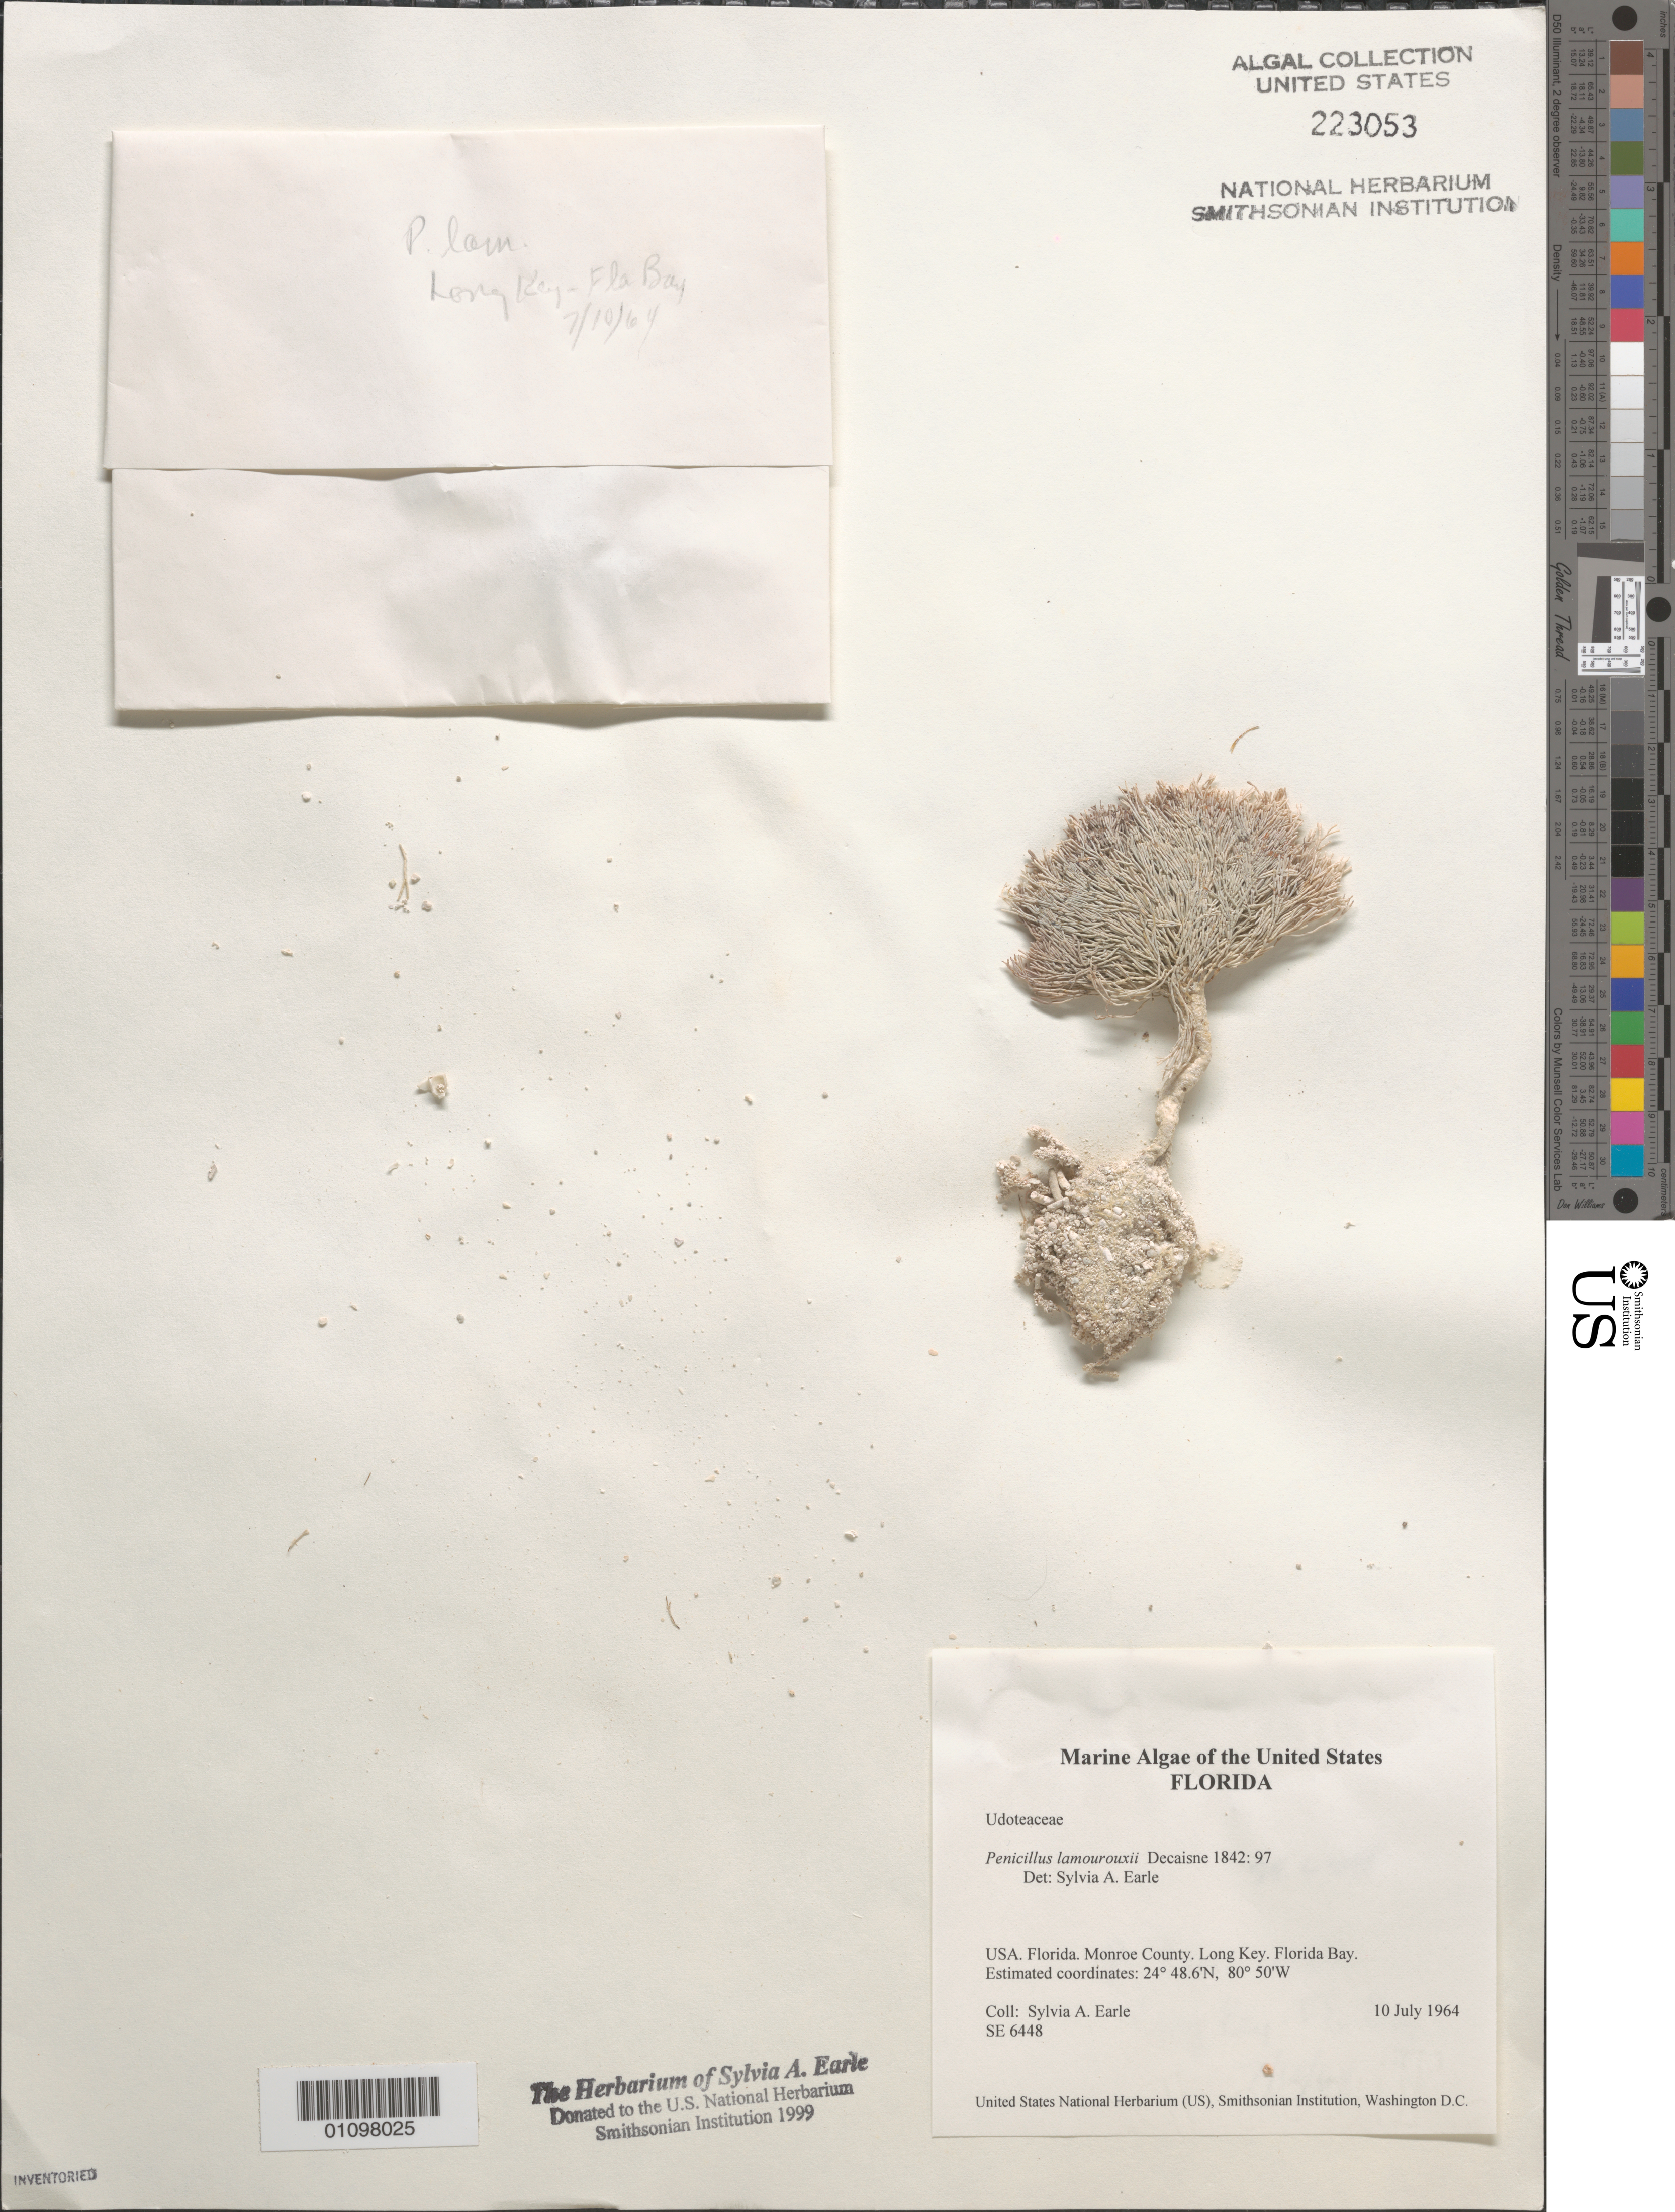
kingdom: Plantae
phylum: Chlorophyta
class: Ulvophyceae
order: Bryopsidales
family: Udoteaceae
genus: Penicillus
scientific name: Penicillus lamourouxii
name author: Decne.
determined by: Earle, S. A.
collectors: S. A. Earle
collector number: SE 6448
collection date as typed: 10 Jul 1964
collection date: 1964-07-10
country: United States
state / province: Florida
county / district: Monroe County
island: Long Key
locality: Florida Bay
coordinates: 24 48.6'N, 80 50'W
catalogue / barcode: US 223053